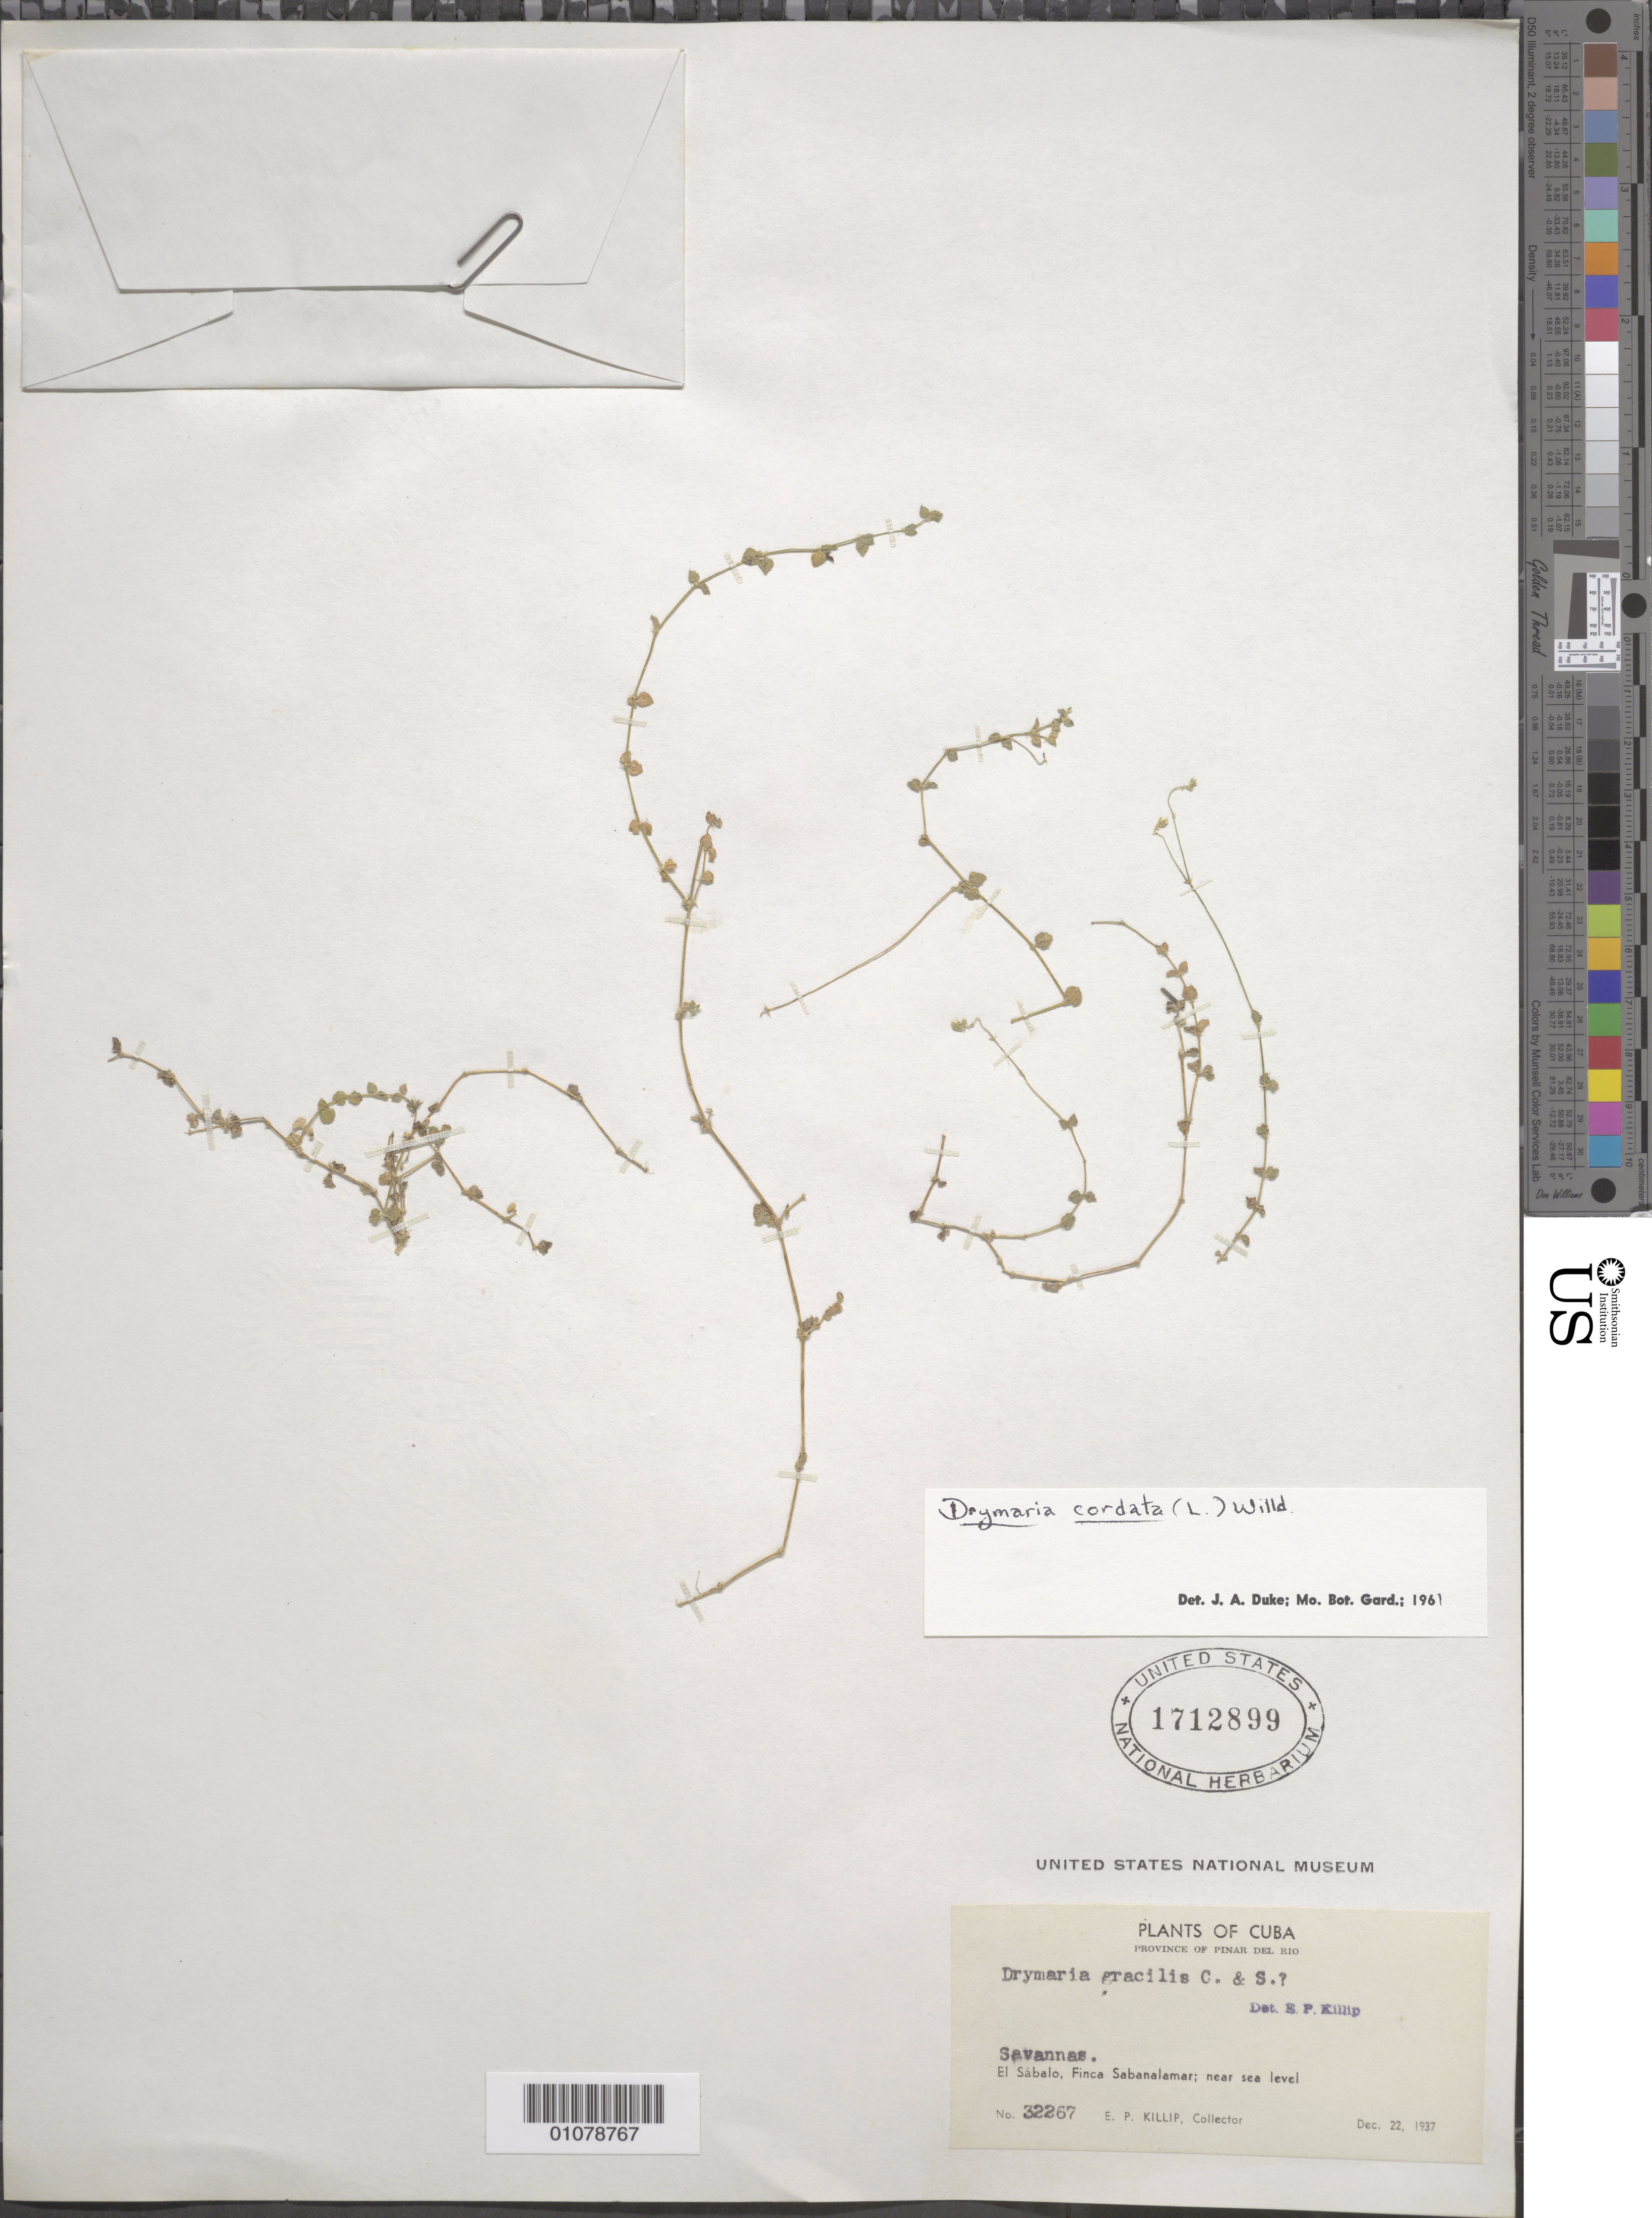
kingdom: Plantae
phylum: Tracheophyta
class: Magnoliopsida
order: Caryophyllales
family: Caryophyllaceae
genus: Drymaria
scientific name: Drymaria cordata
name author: (L.) Willd. ex Schult.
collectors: E. P. Killip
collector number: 32267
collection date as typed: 22 Dec 1937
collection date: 1937-12-22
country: Cuba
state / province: Pinar del Rio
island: Cuba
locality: Pinar del Rio, El Sabalo, Finca Sabanalamar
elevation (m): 0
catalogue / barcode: US 1712899